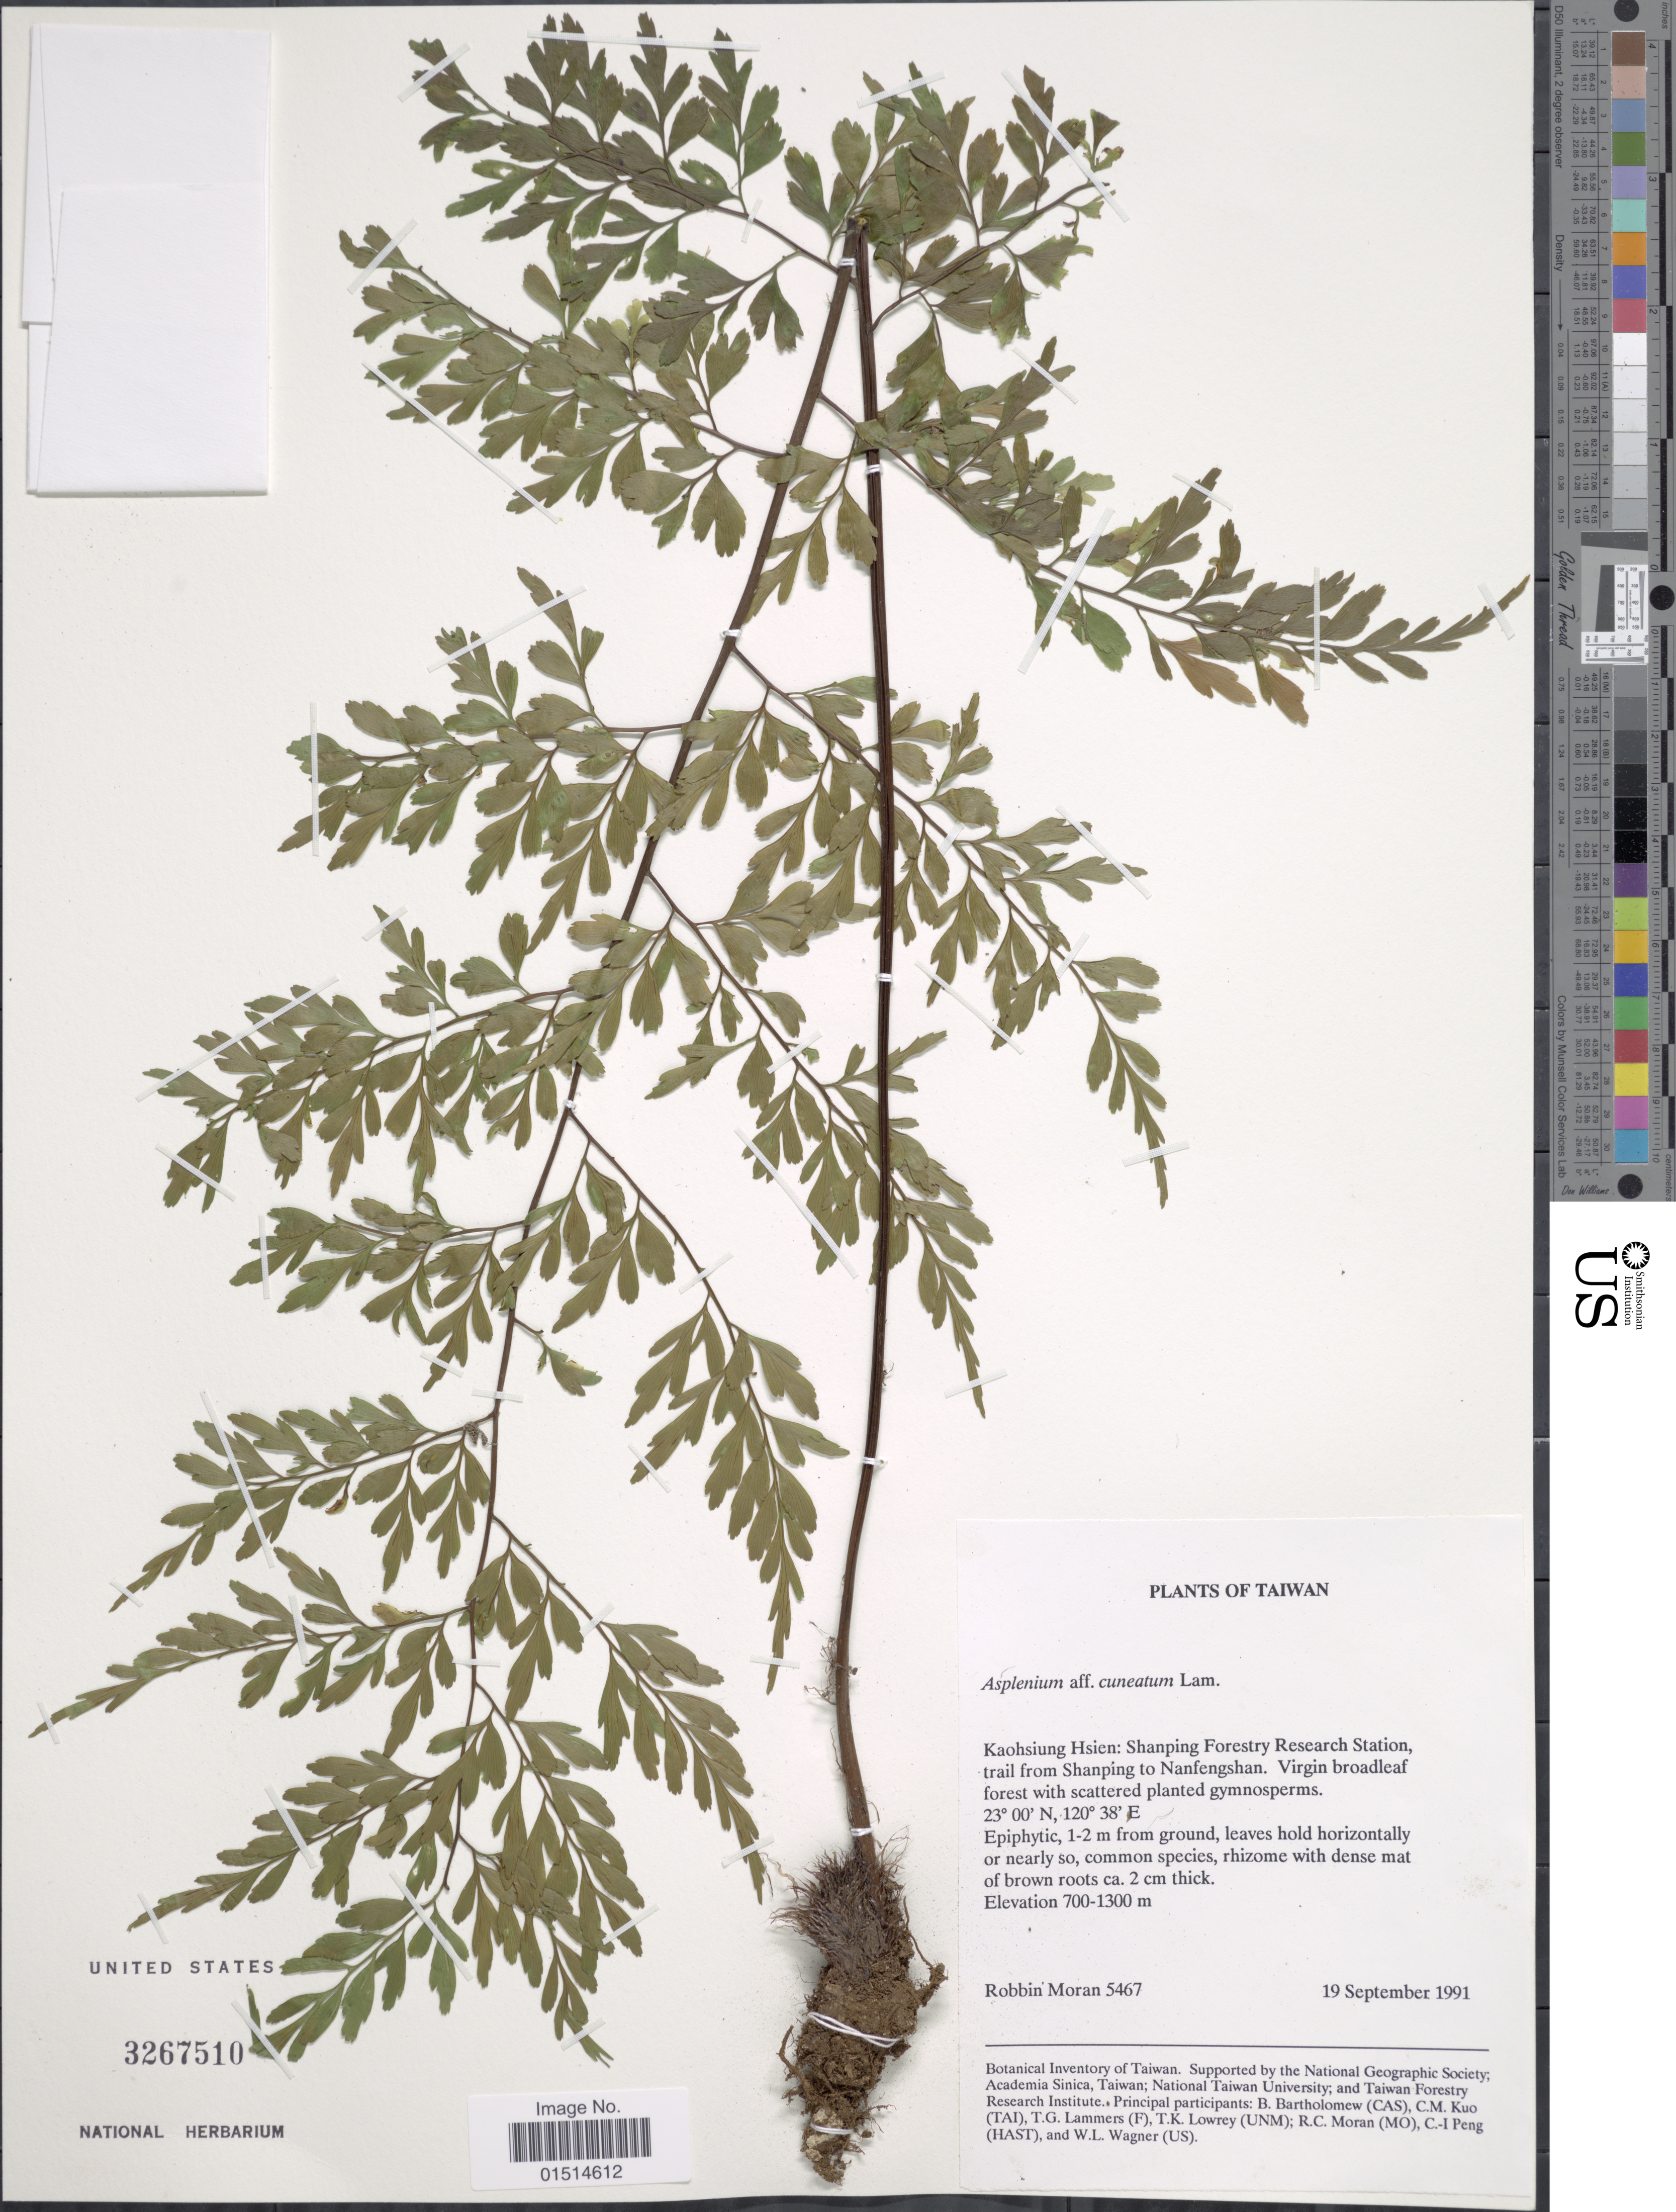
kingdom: Plantae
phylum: Tracheophyta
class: Polypodiopsida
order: Polypodiales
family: Aspleniaceae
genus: Asplenium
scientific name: Asplenium cuneatum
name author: Lam.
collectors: R. Moran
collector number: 5467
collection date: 1991-09-19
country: Taiwan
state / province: Kaohsiung City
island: Taiwan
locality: Kaohsing Hsien: Shanping Forestry Research Station, trail from Shanping to Nanfengshan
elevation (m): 700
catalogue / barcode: US 3267510